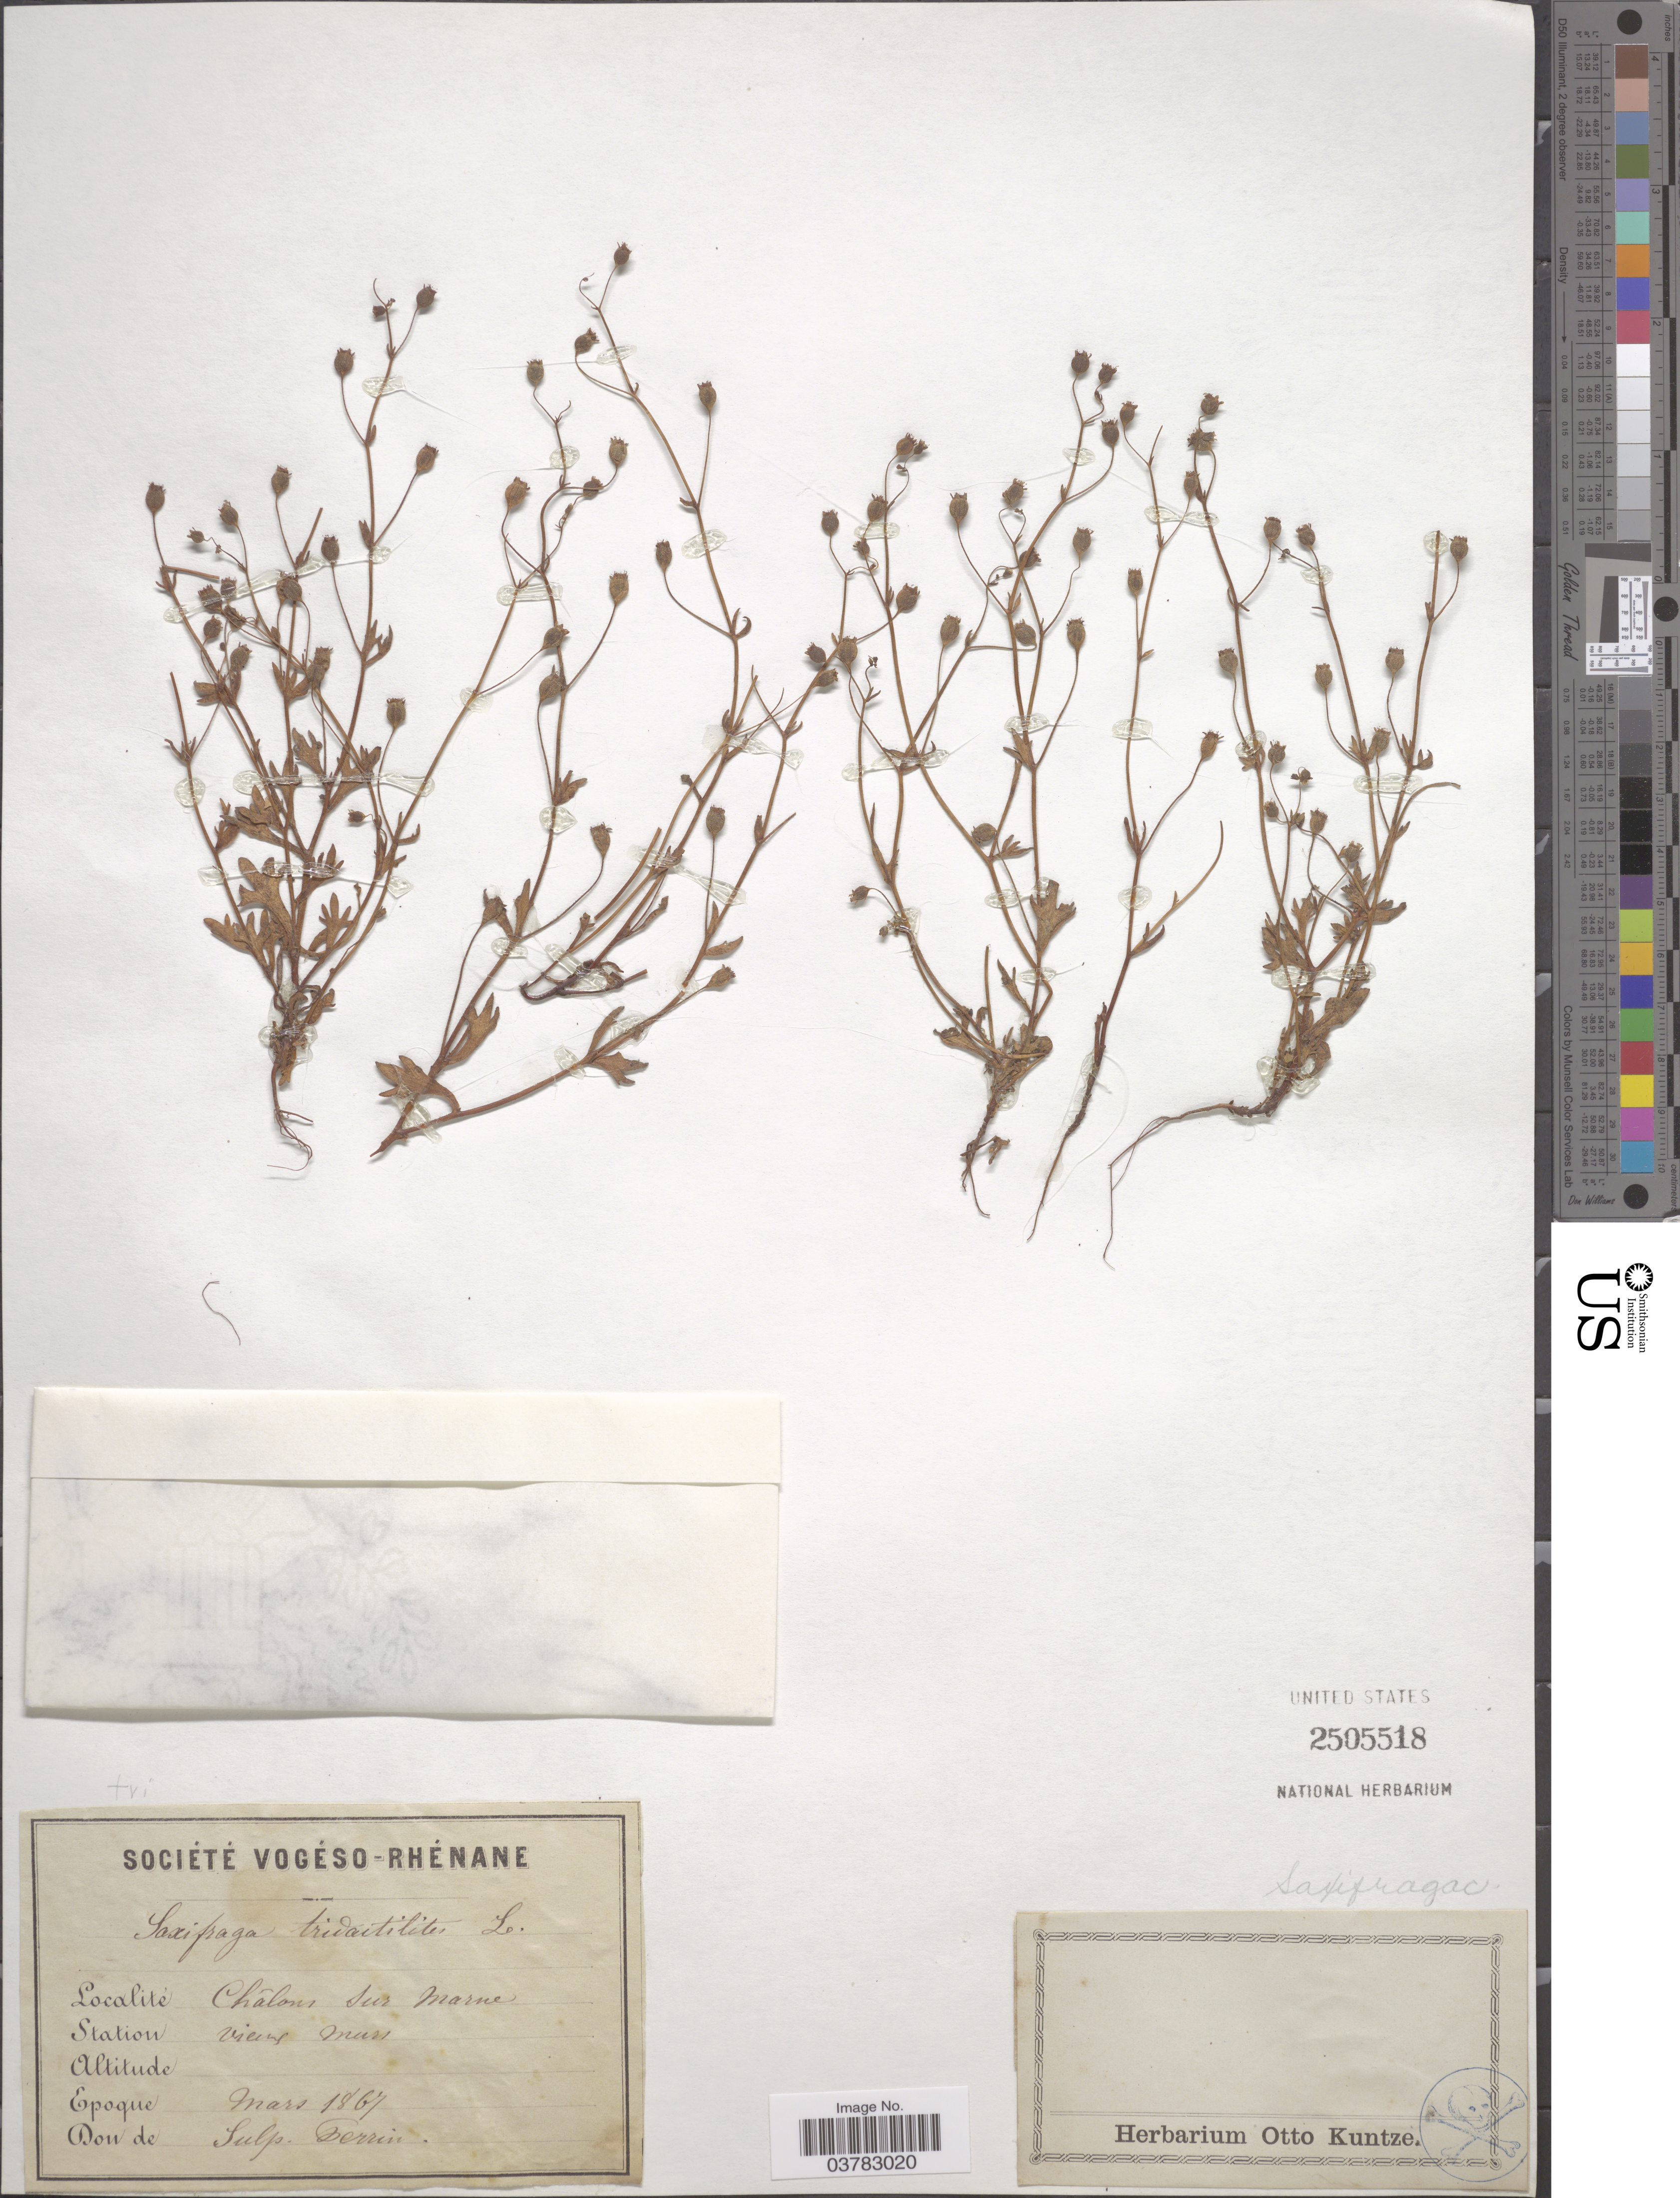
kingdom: Plantae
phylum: Tracheophyta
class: Magnoliopsida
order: Saxifragales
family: Saxifragaceae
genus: Saxifraga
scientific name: Saxifraga tridactylites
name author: L.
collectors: ex herb. Otto Kuntze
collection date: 1867-03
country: France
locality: Châlons sur Marne. Lieux murs.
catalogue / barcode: US 2505518